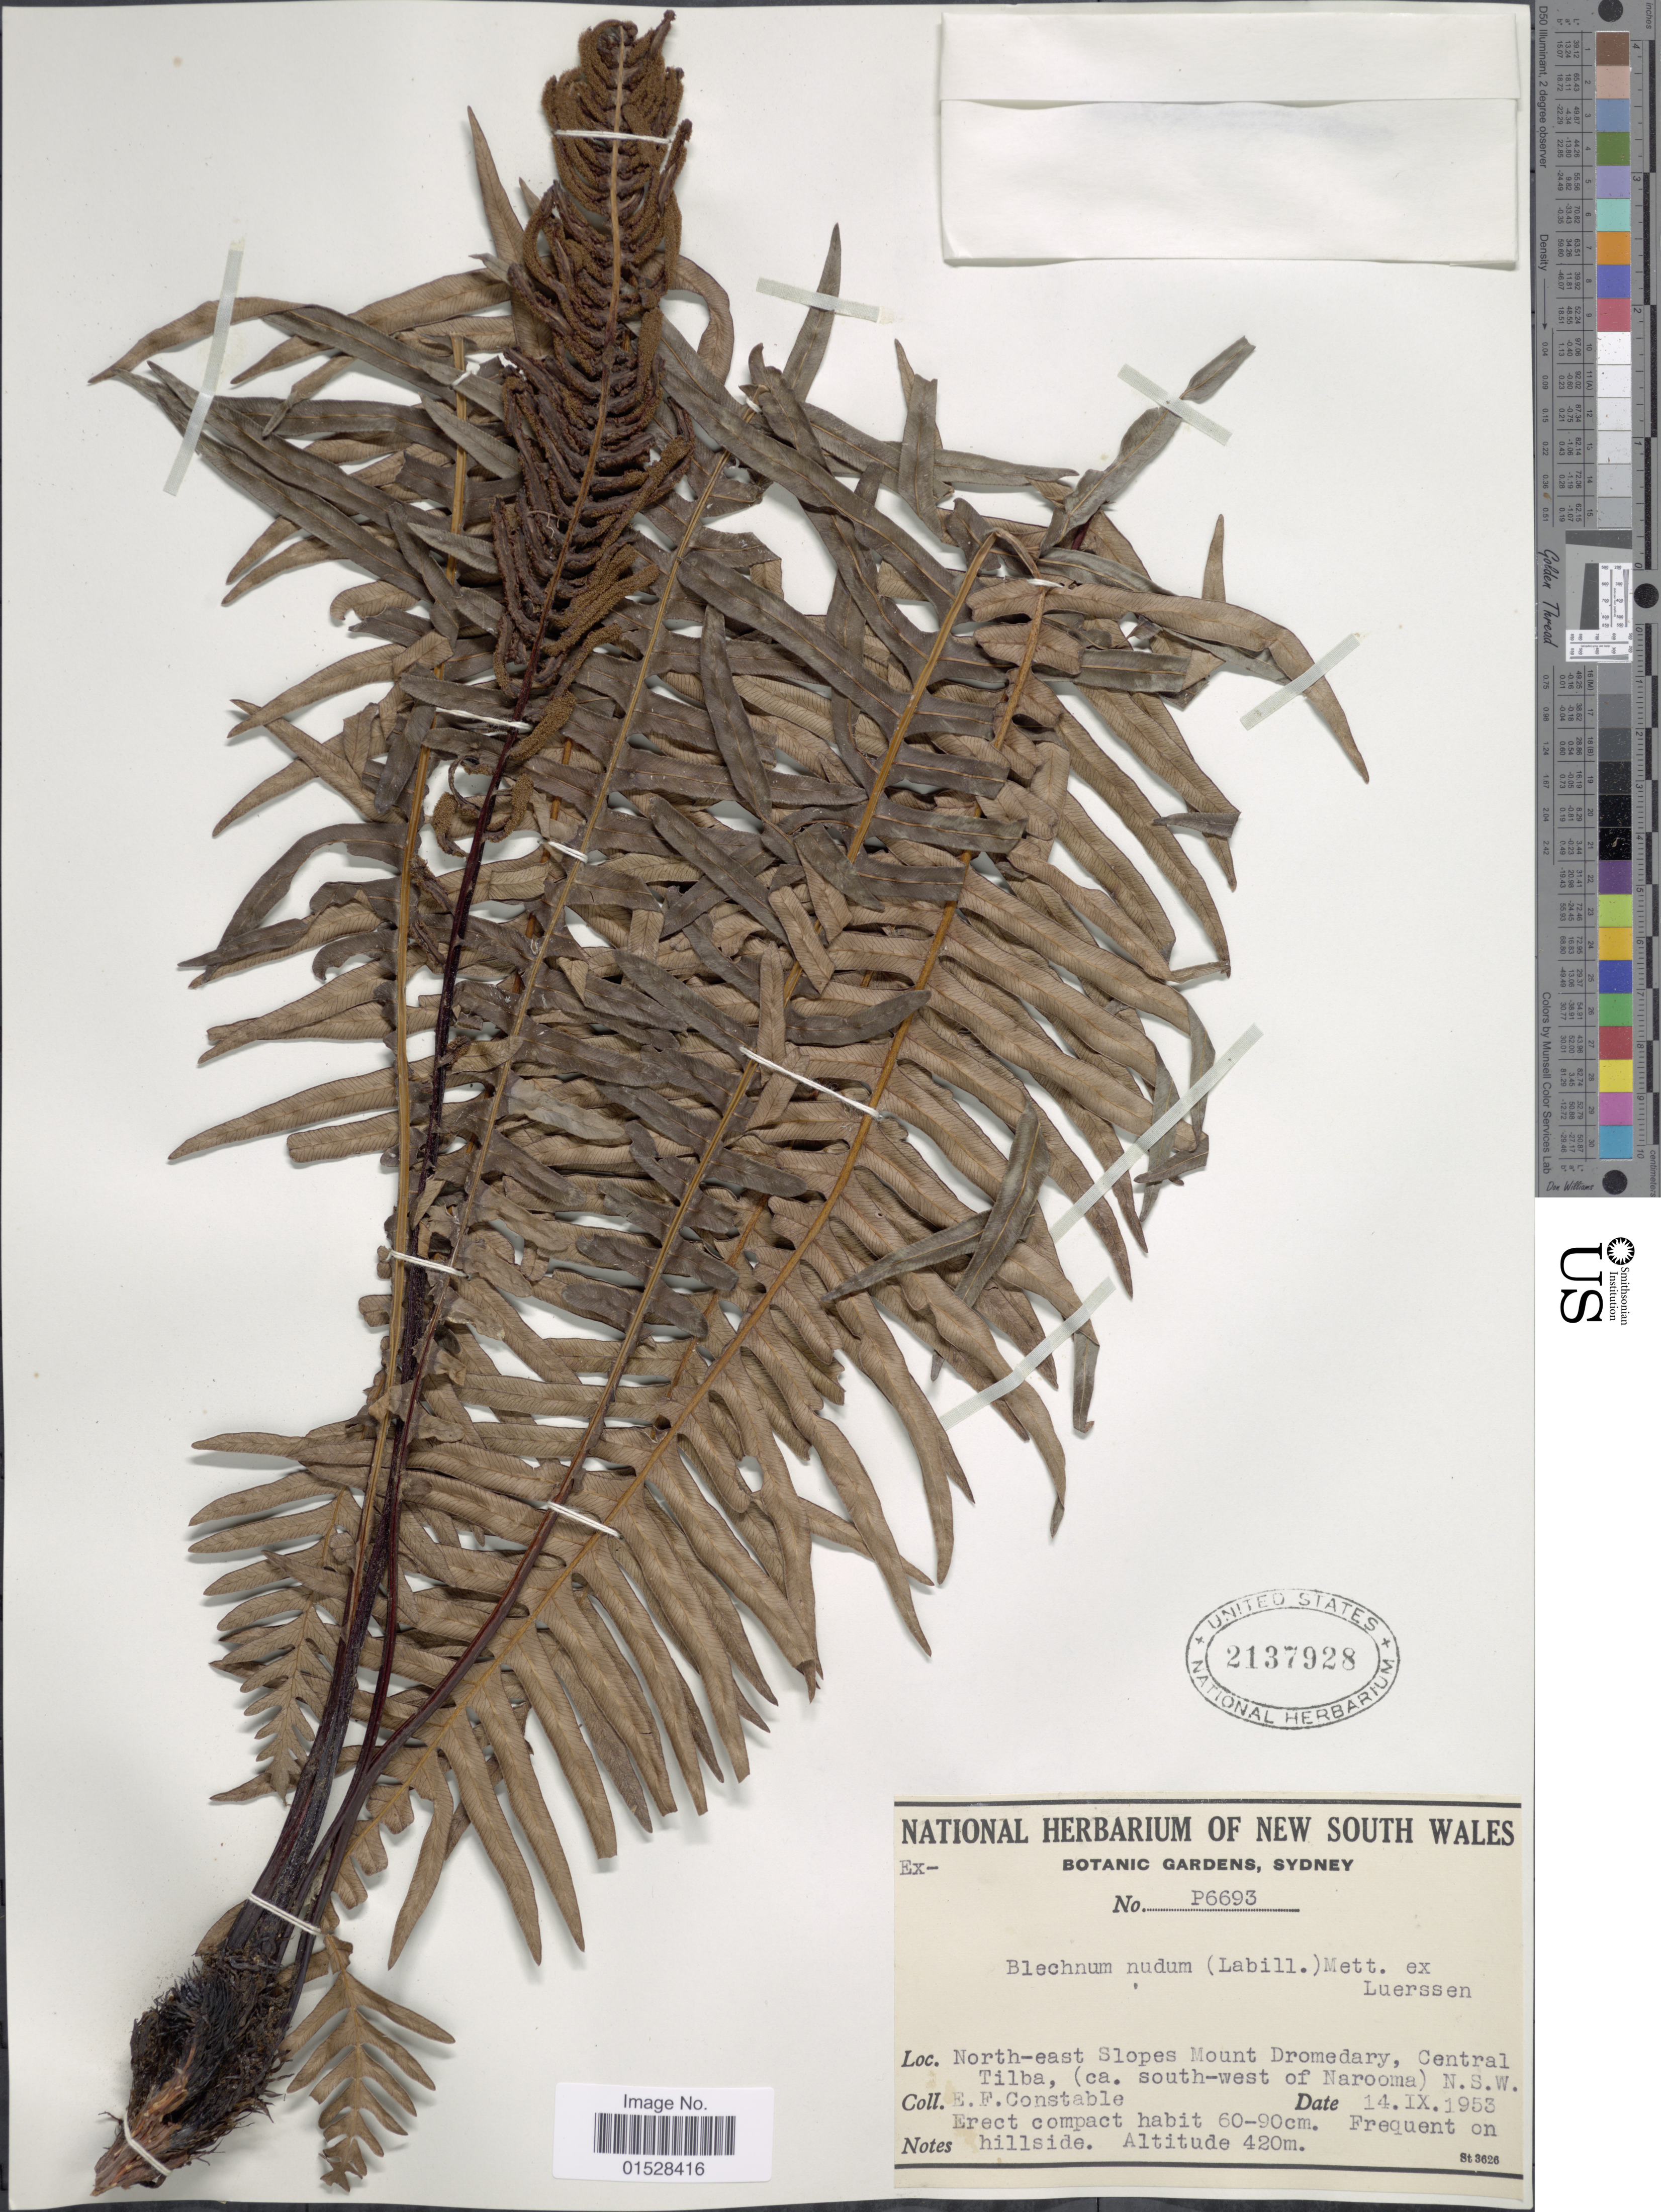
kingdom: Plantae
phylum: Tracheophyta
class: Polypodiopsida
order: Polypodiales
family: Blechnaceae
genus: Blechnum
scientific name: Blechnum nudum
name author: (Labill.) Mett. ex Luerss.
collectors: E. F. Constable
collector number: P6693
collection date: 1953-09-14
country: Australia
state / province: New South Wales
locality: North-east slopes Mount Dromedary, Central Tilba, (ca. south-west of Narooma).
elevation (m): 420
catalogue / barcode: US 2137928